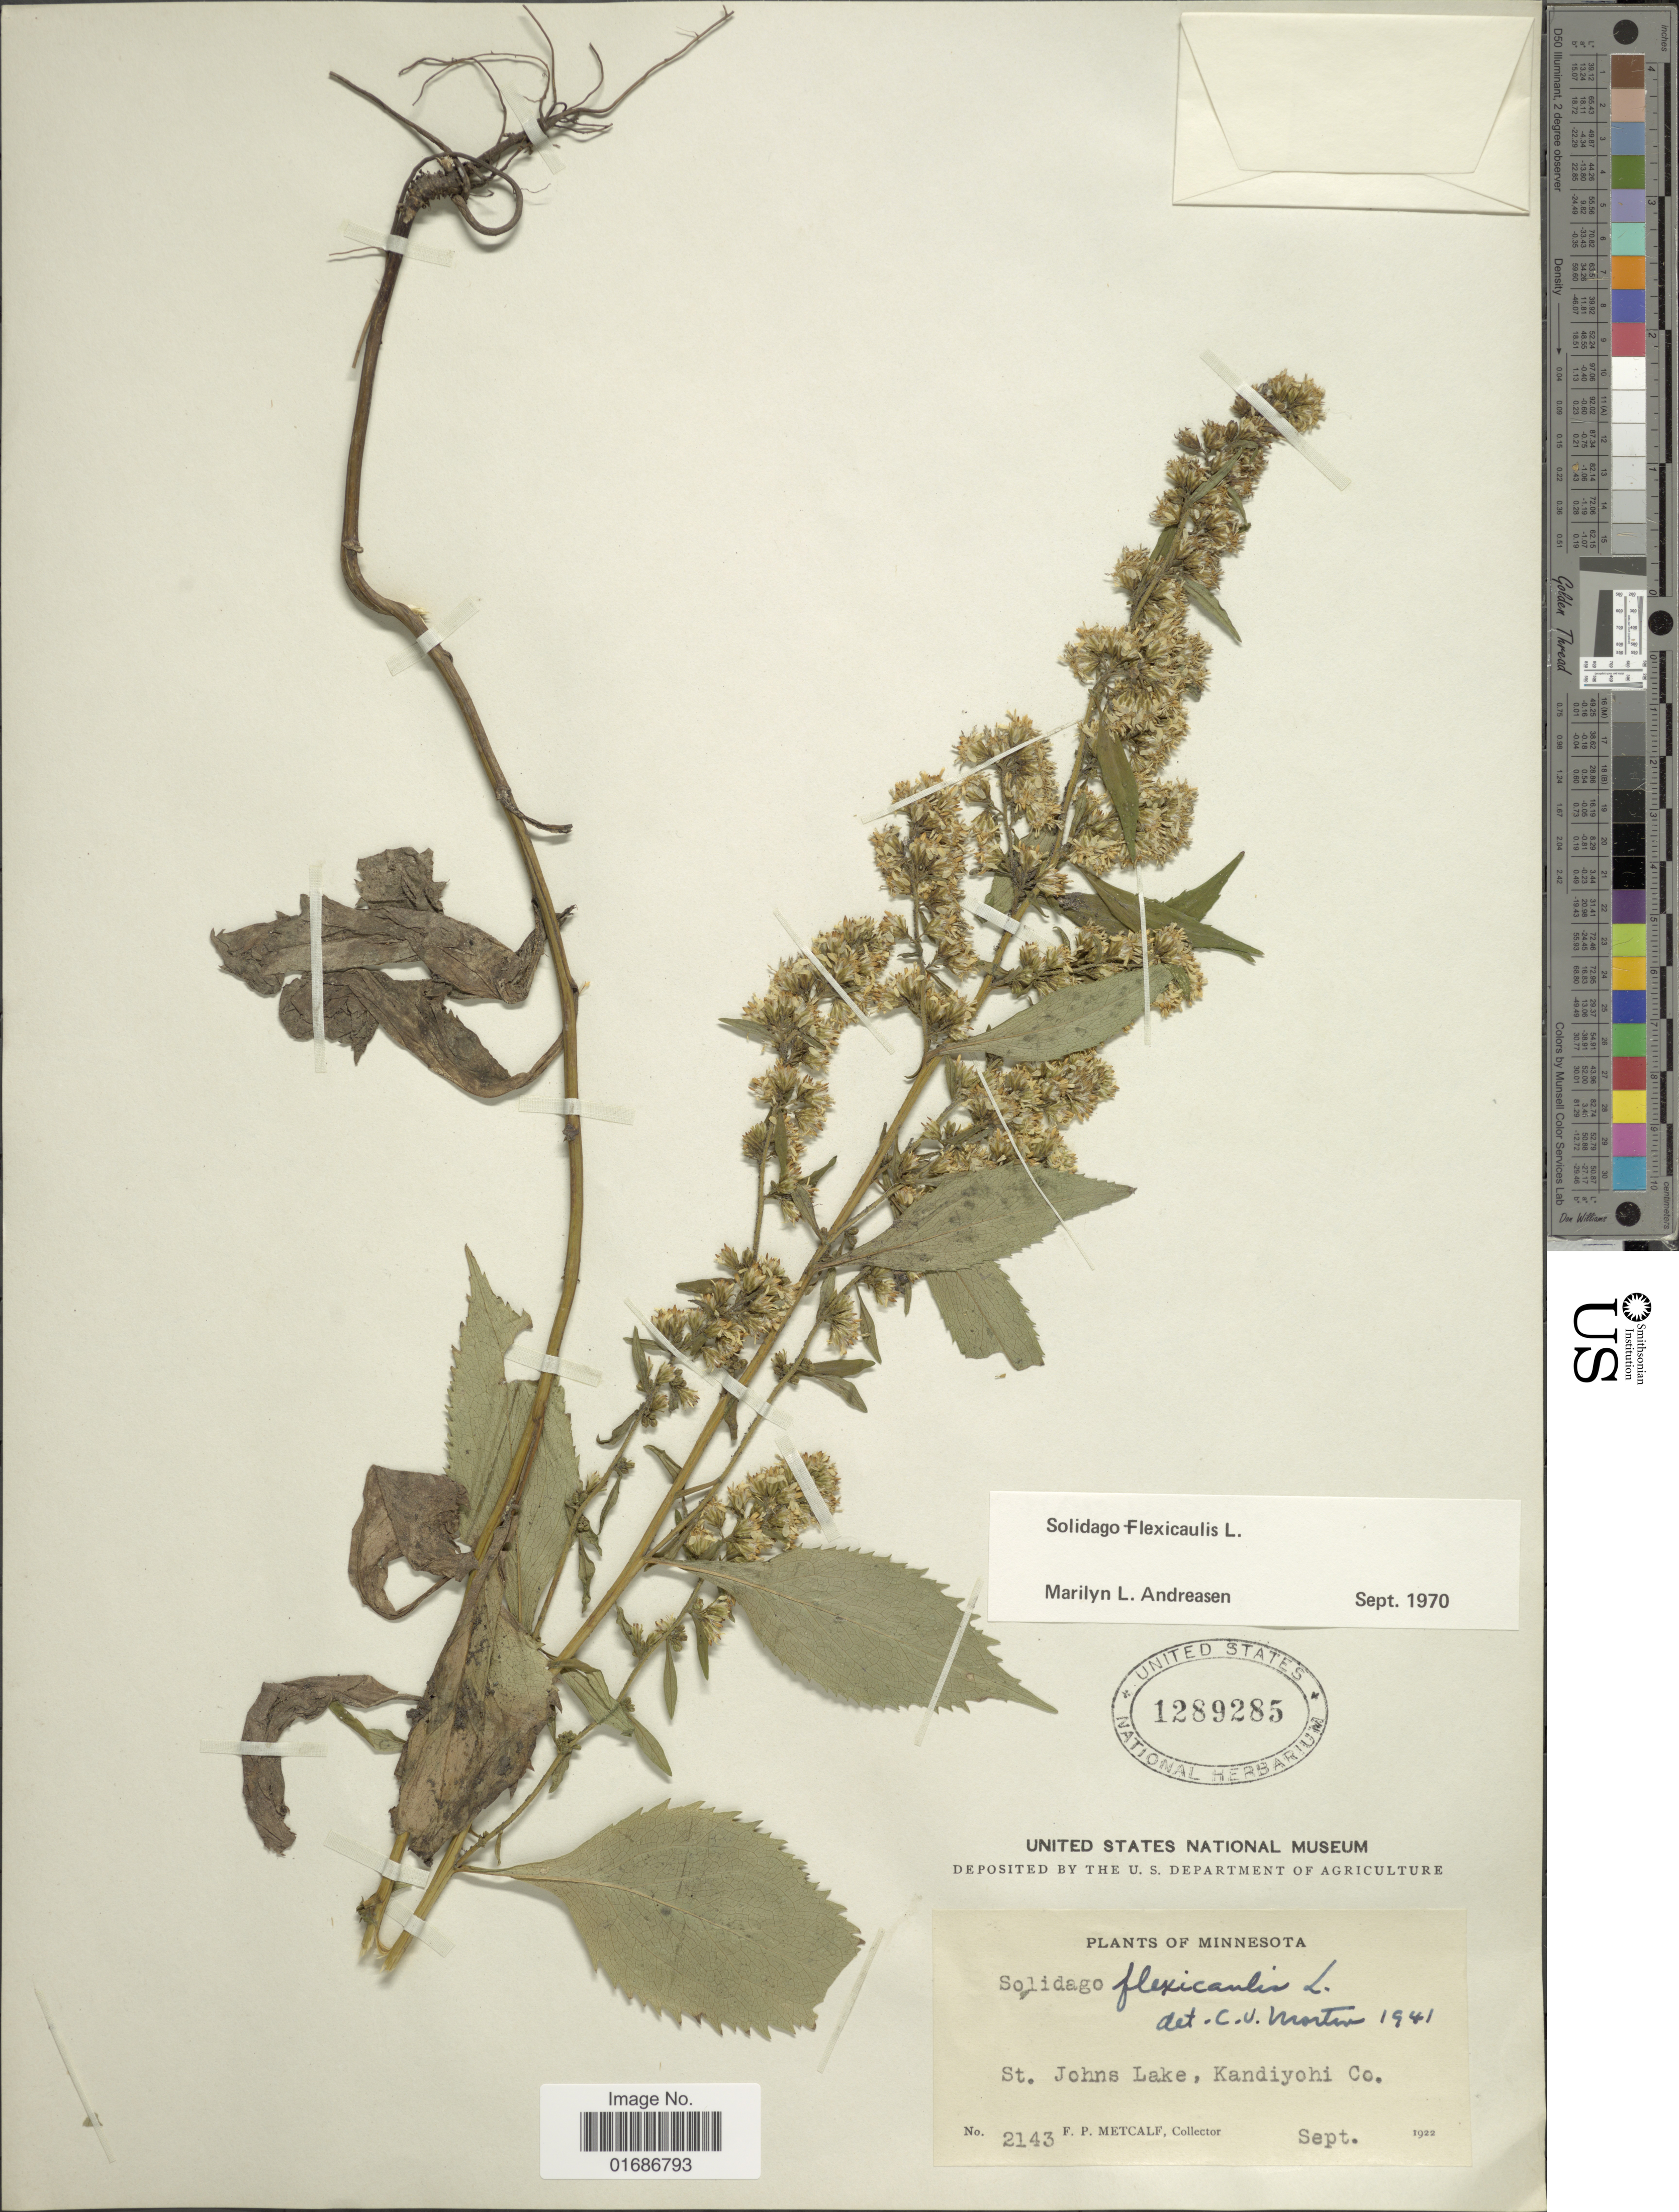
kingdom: Plantae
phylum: Tracheophyta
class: Magnoliopsida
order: Asterales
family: Asteraceae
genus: Solidago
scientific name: Solidago flexicaulis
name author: L.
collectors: F. Metcalf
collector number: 2143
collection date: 1922-09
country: United States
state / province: Minnesota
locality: St, Johns Lake, Kandiyohi Co.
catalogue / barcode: US 1289285